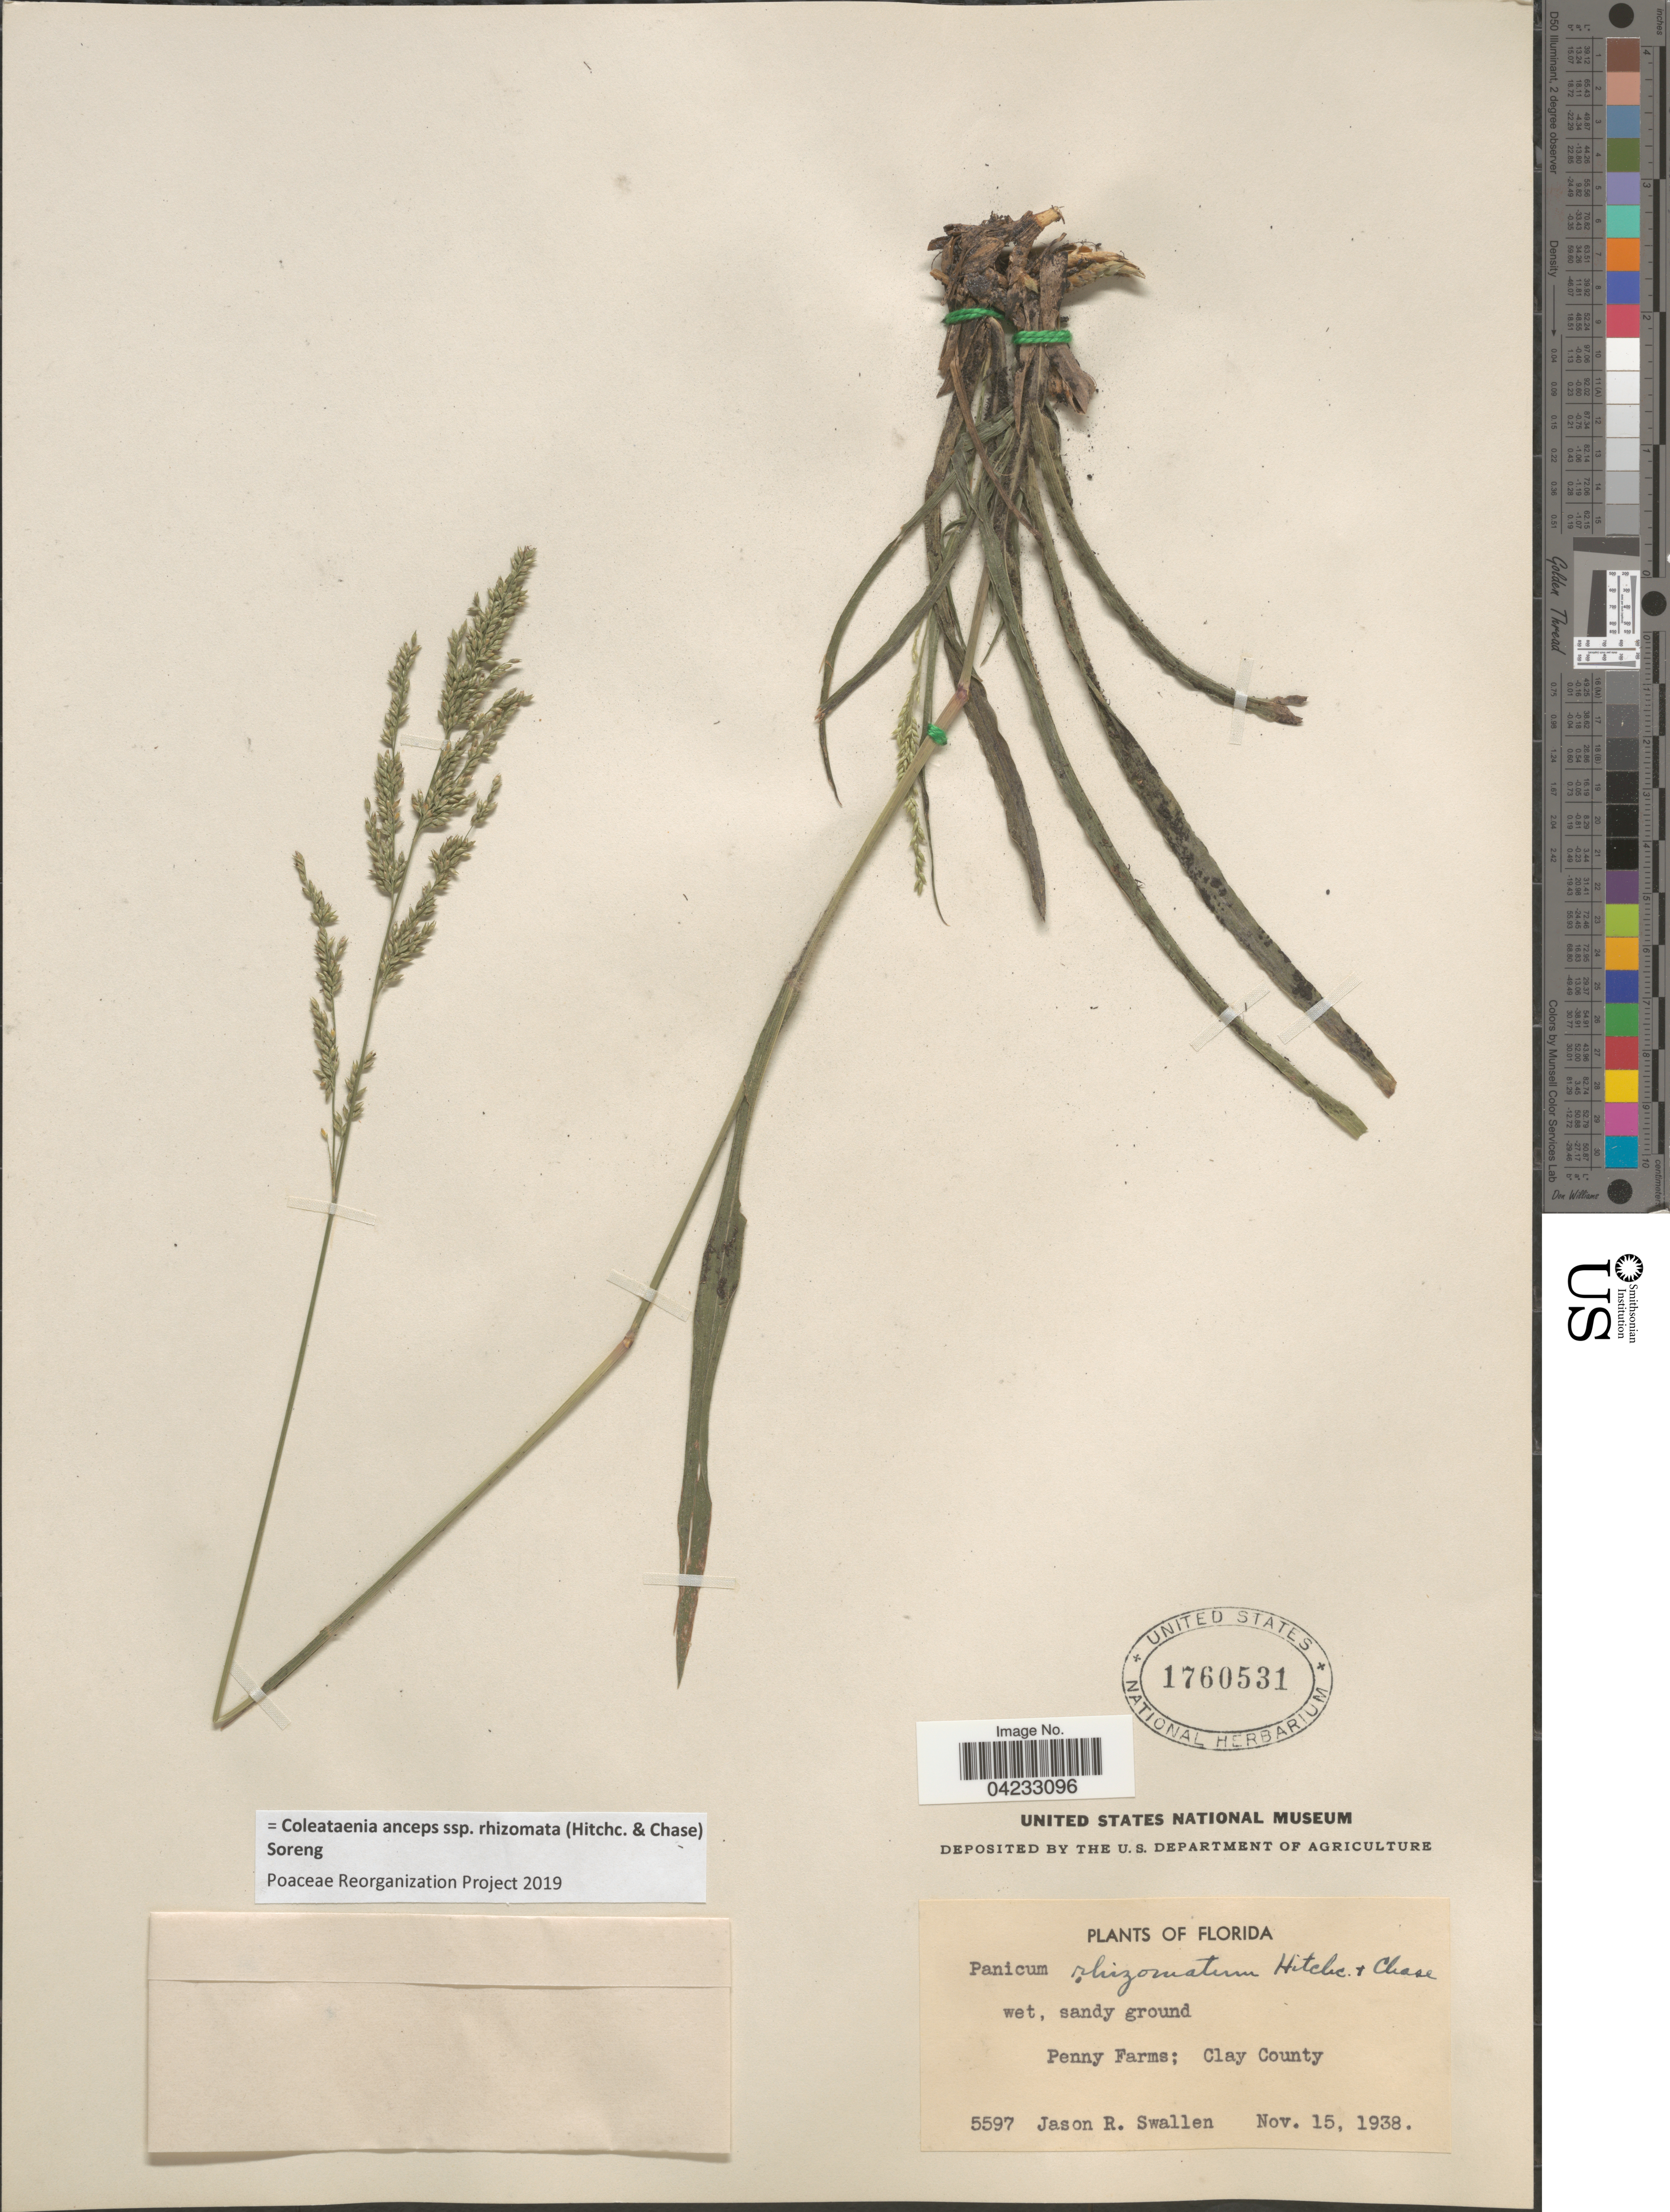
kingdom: Plantae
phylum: Tracheophyta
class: Liliopsida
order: Poales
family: Poaceae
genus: Coleataenia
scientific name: Coleataenia anceps subsp. rhizomata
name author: (Hitchc. & Chase) Soreng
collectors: J. R. Swallen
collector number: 5597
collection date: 1938-11-15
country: United States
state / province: Florida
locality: Penny Farms; Clay County.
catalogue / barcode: US 1760531